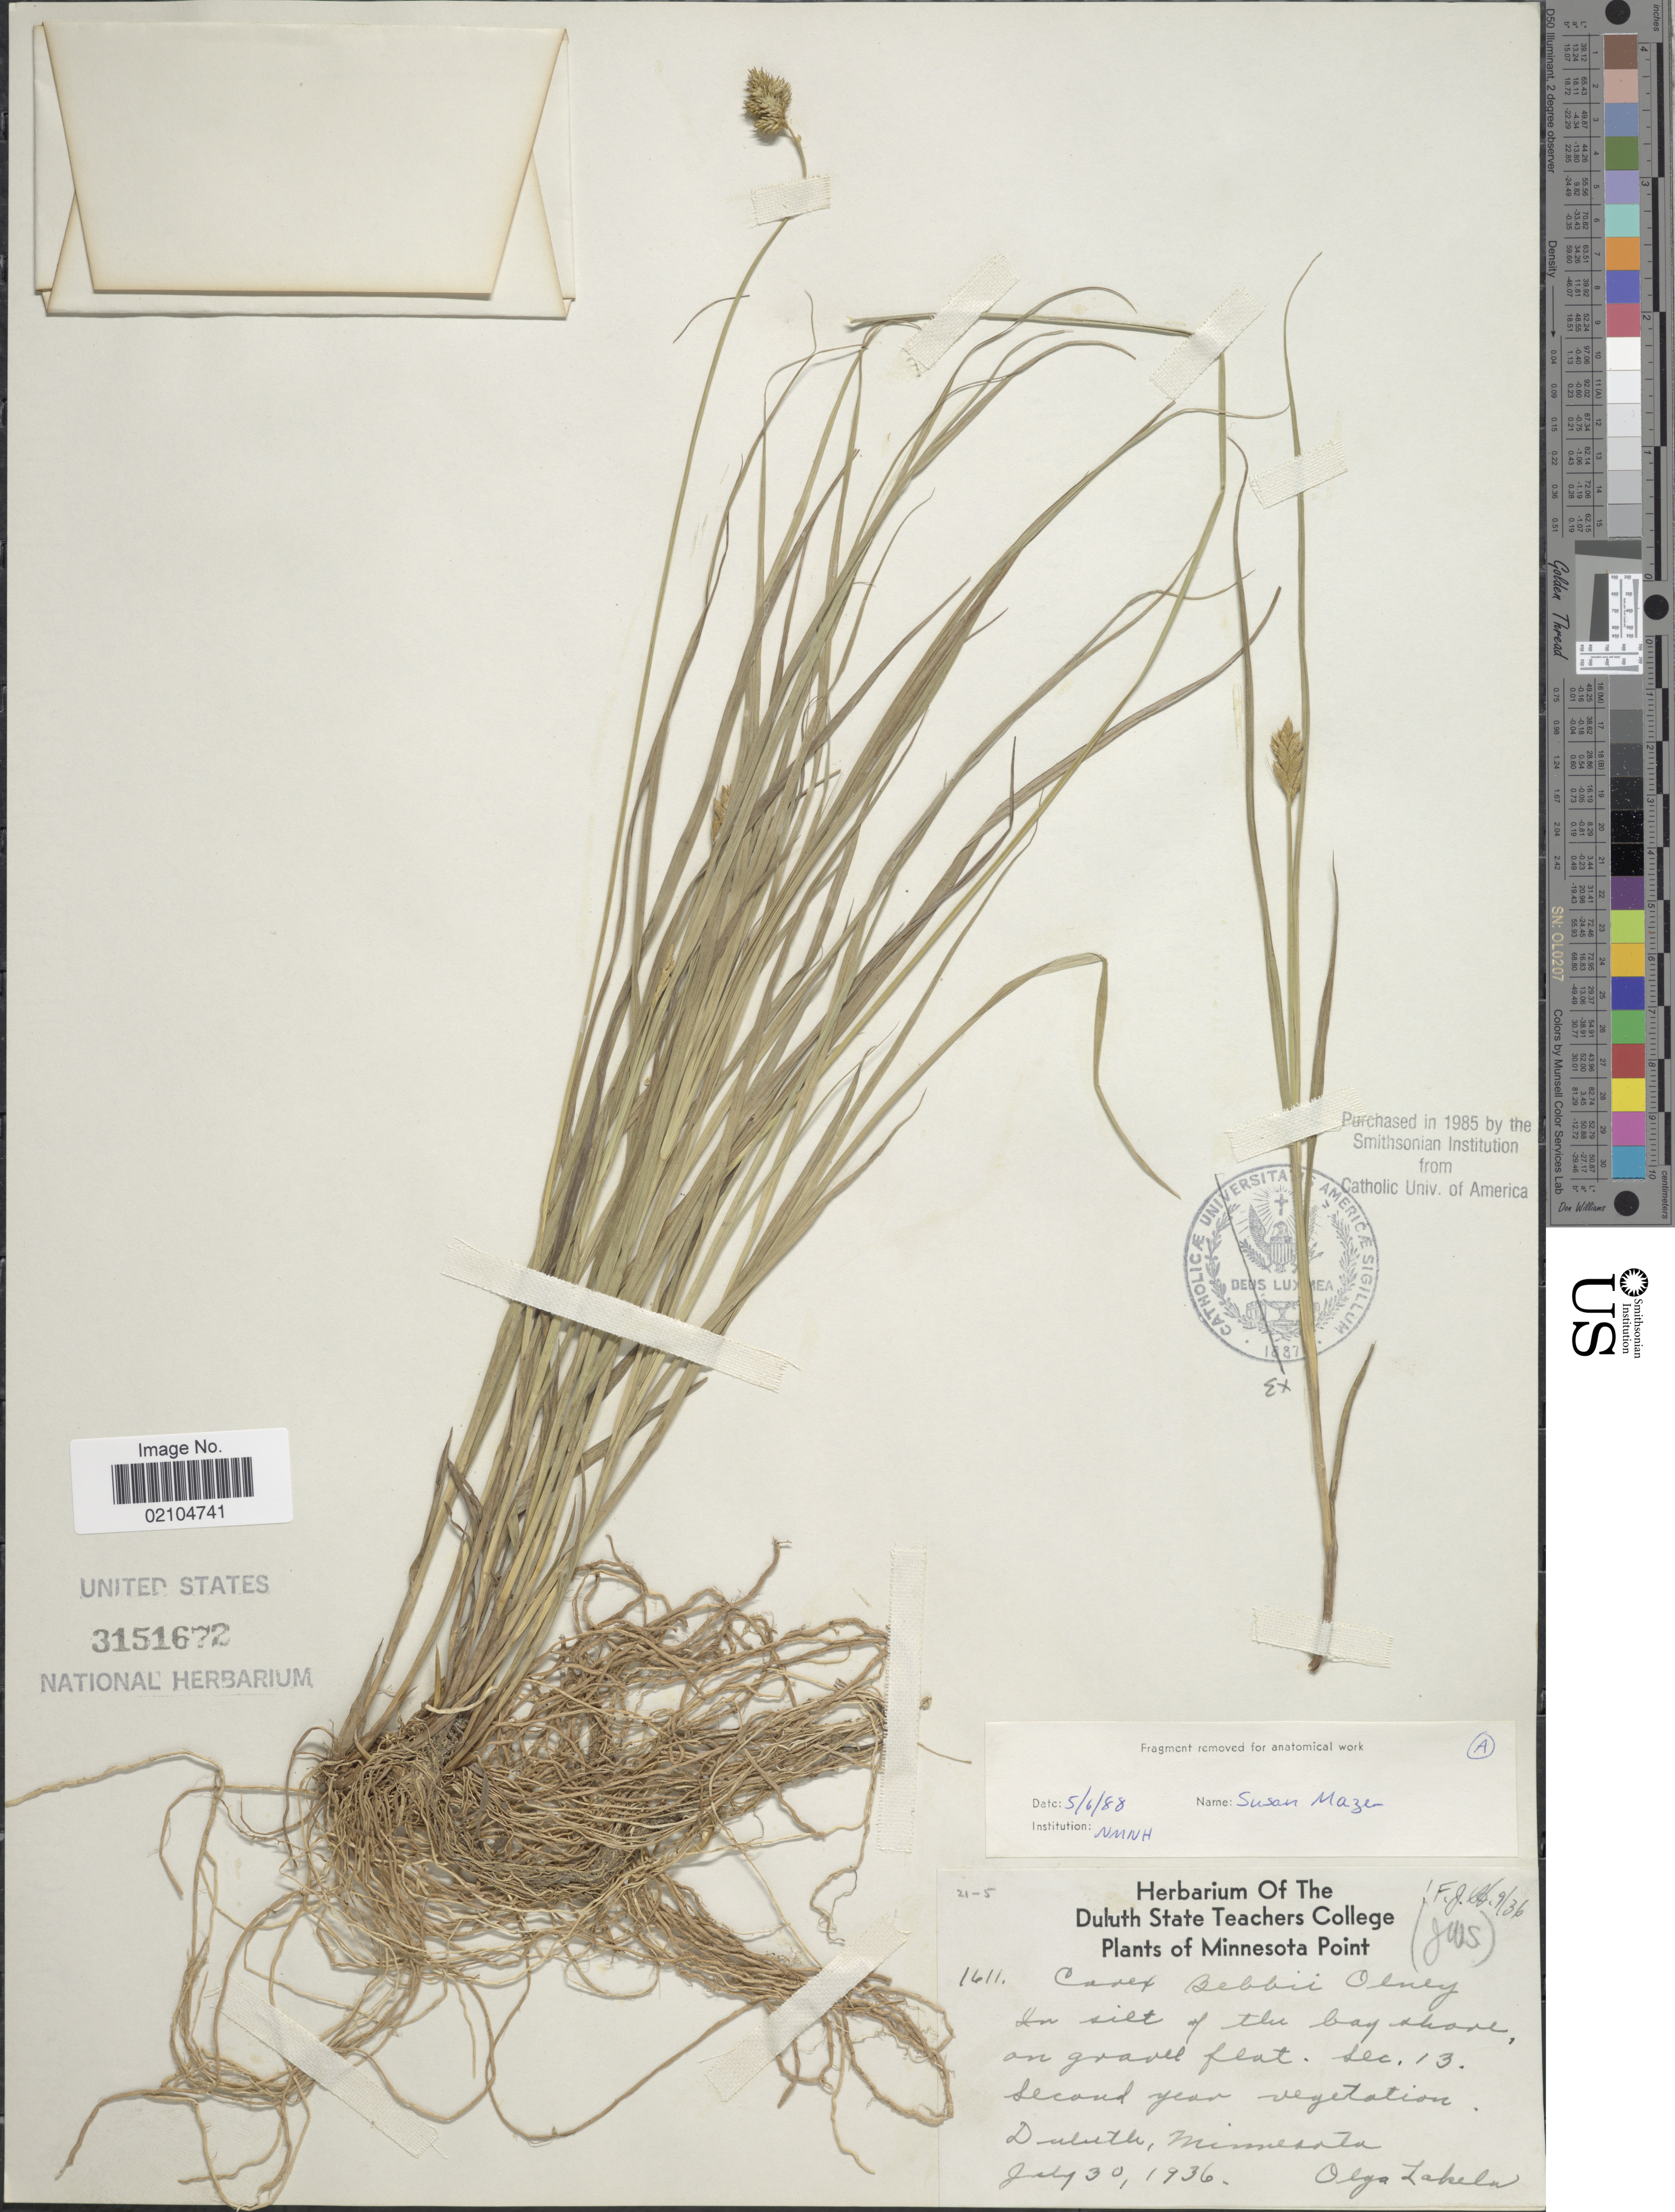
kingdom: Plantae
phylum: Tracheophyta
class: Liliopsida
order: Poales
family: Cyperaceae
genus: Carex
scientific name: Carex bebbii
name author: (L.H. Bailey) Olney ex Fernald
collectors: O. K. Lakela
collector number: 1611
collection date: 1936-07-30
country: United States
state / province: Minnesota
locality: Minnesota Point, Sec. 13, second year, Duluth, Minnesota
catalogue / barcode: US 3151672